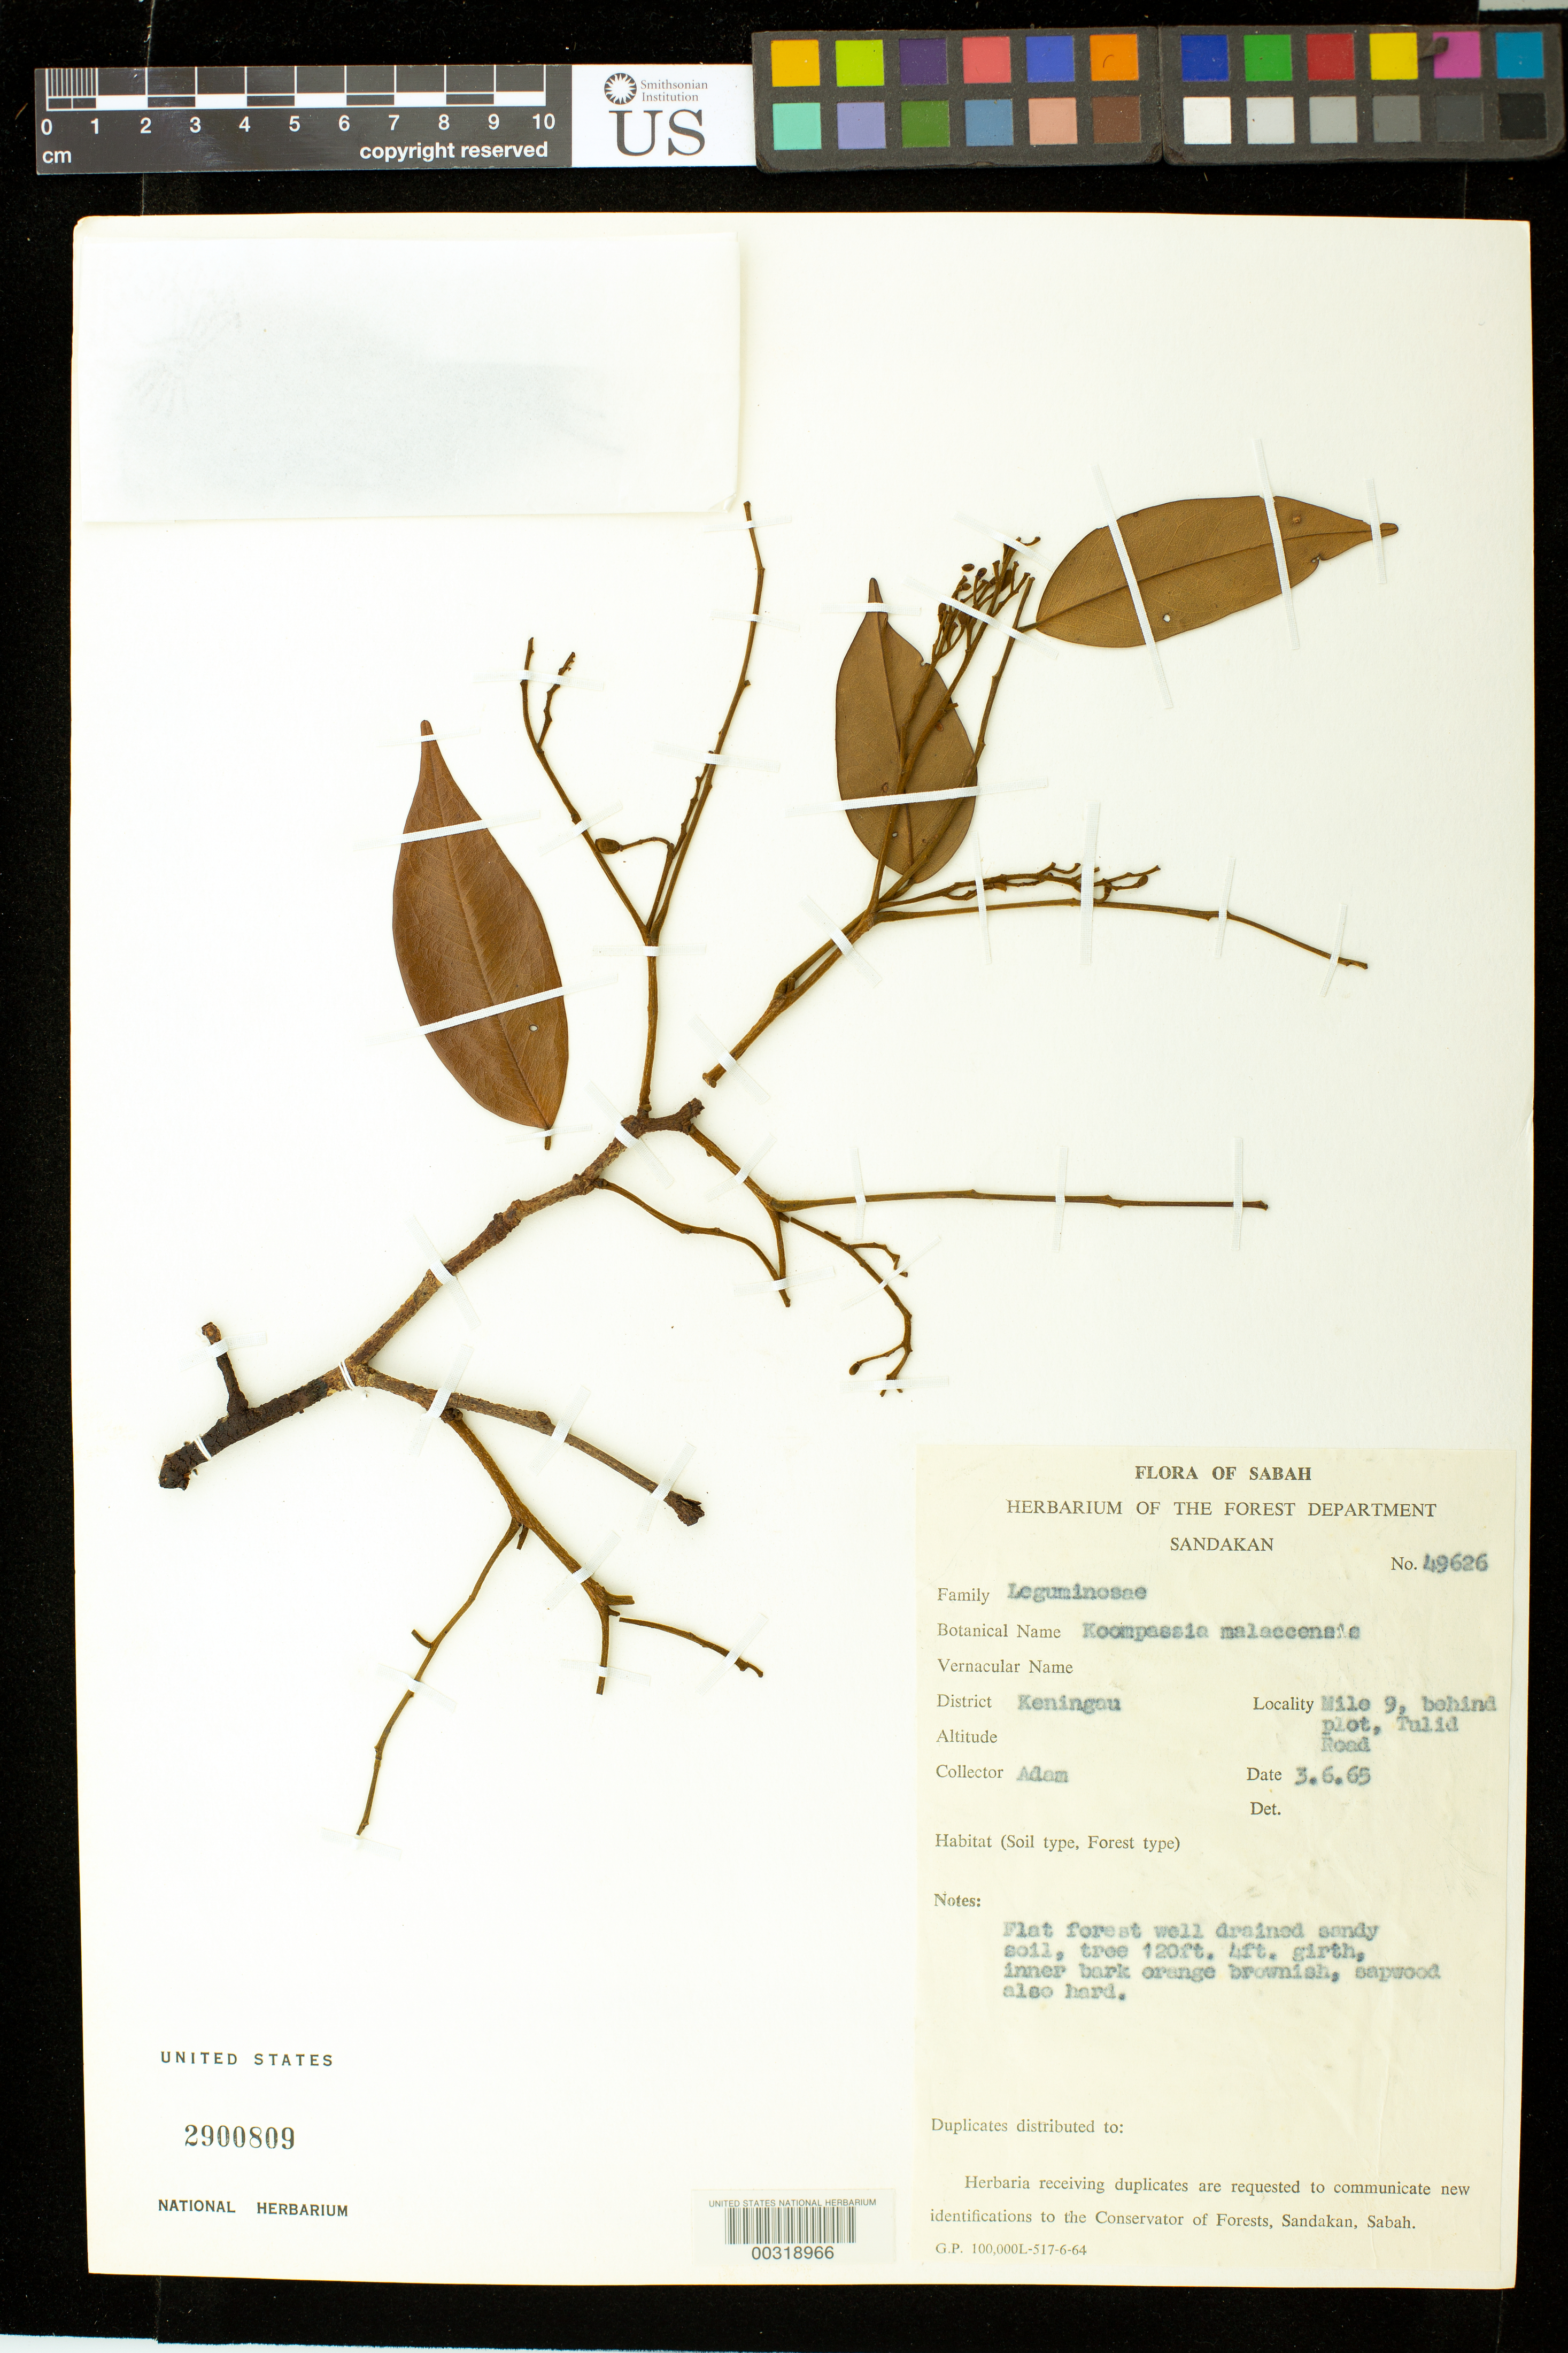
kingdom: Plantae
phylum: Tracheophyta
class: Magnoliopsida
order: Fabales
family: Fabaceae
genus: Koompassia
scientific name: Koompassia malaccensis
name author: Maingay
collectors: -- Adam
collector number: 49626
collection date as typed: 03 Jun 1965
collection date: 1965-06-03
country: Malaysia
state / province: Sabah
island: Borneo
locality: Sandakan, mile 9, behing plot, tulid road; keningau dist.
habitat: Flat forest well drained sandy soil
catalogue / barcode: US 2900809